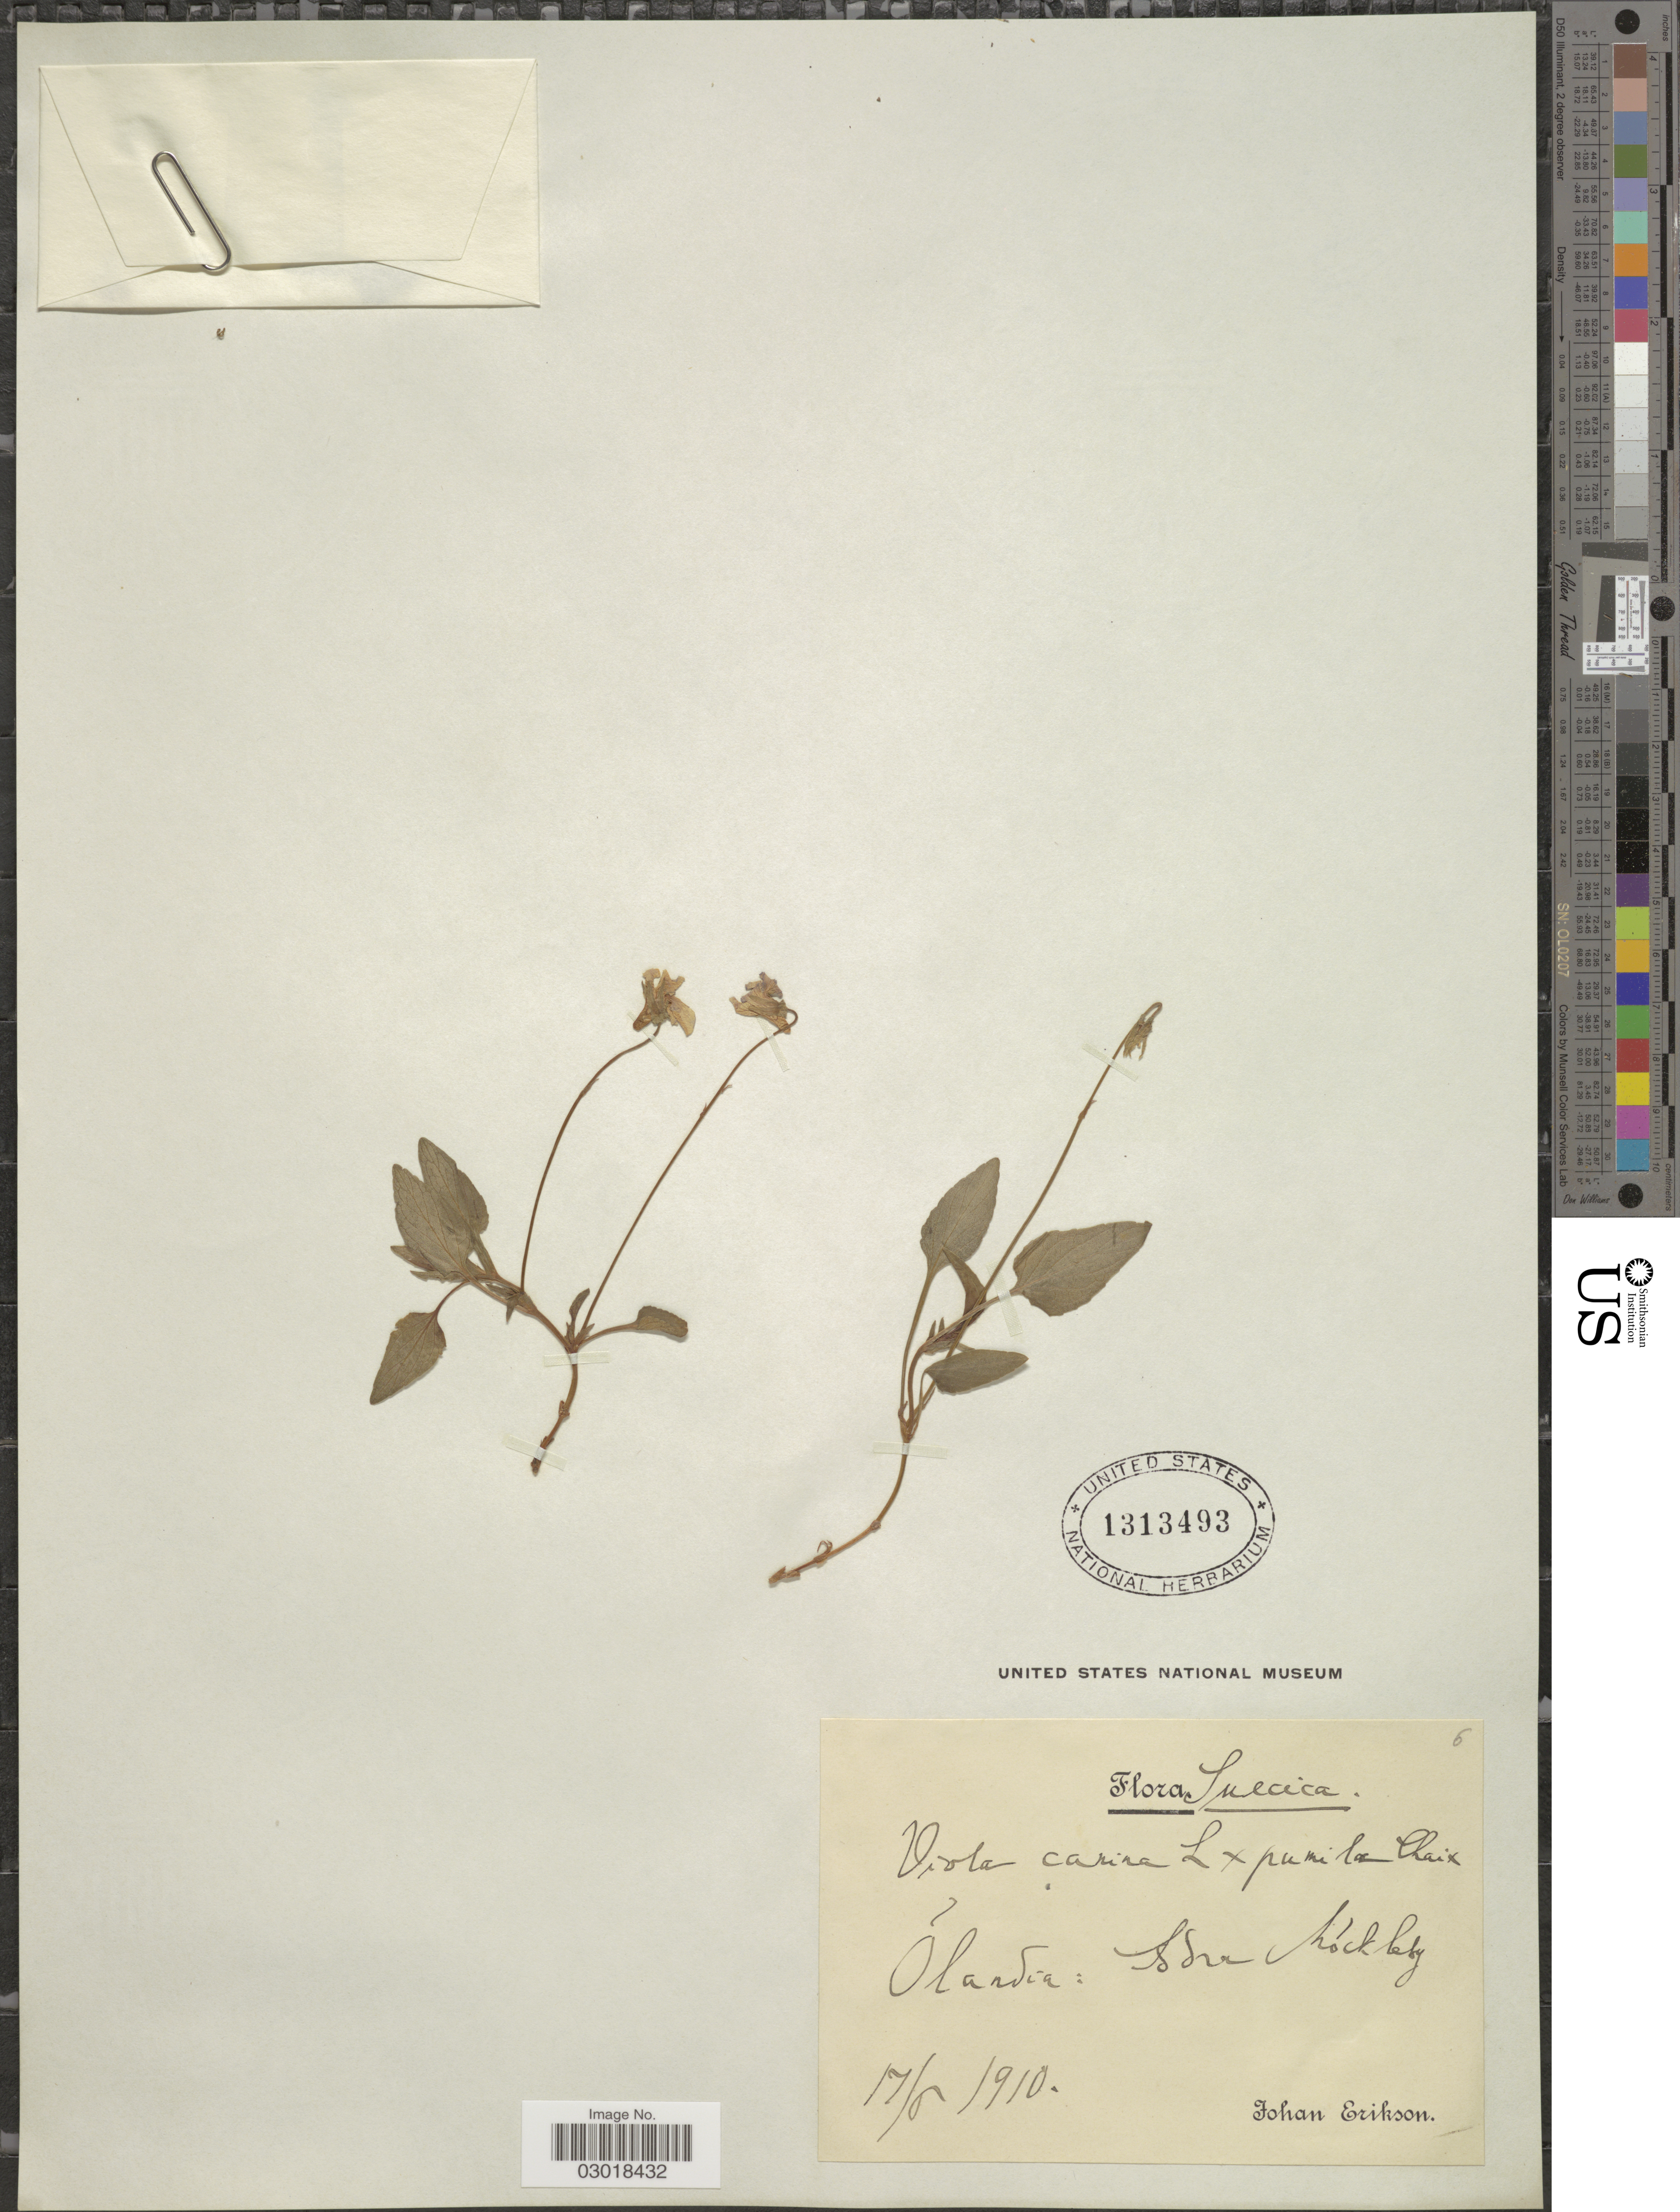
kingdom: Plantae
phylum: Tracheophyta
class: Magnoliopsida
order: Malpighiales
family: Violaceae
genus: Viola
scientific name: Viola canina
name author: L.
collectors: J. Erikson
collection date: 1910-06-17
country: Sweden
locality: Olandia: Idre Hockeby. [interpreted]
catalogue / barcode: US 1313493